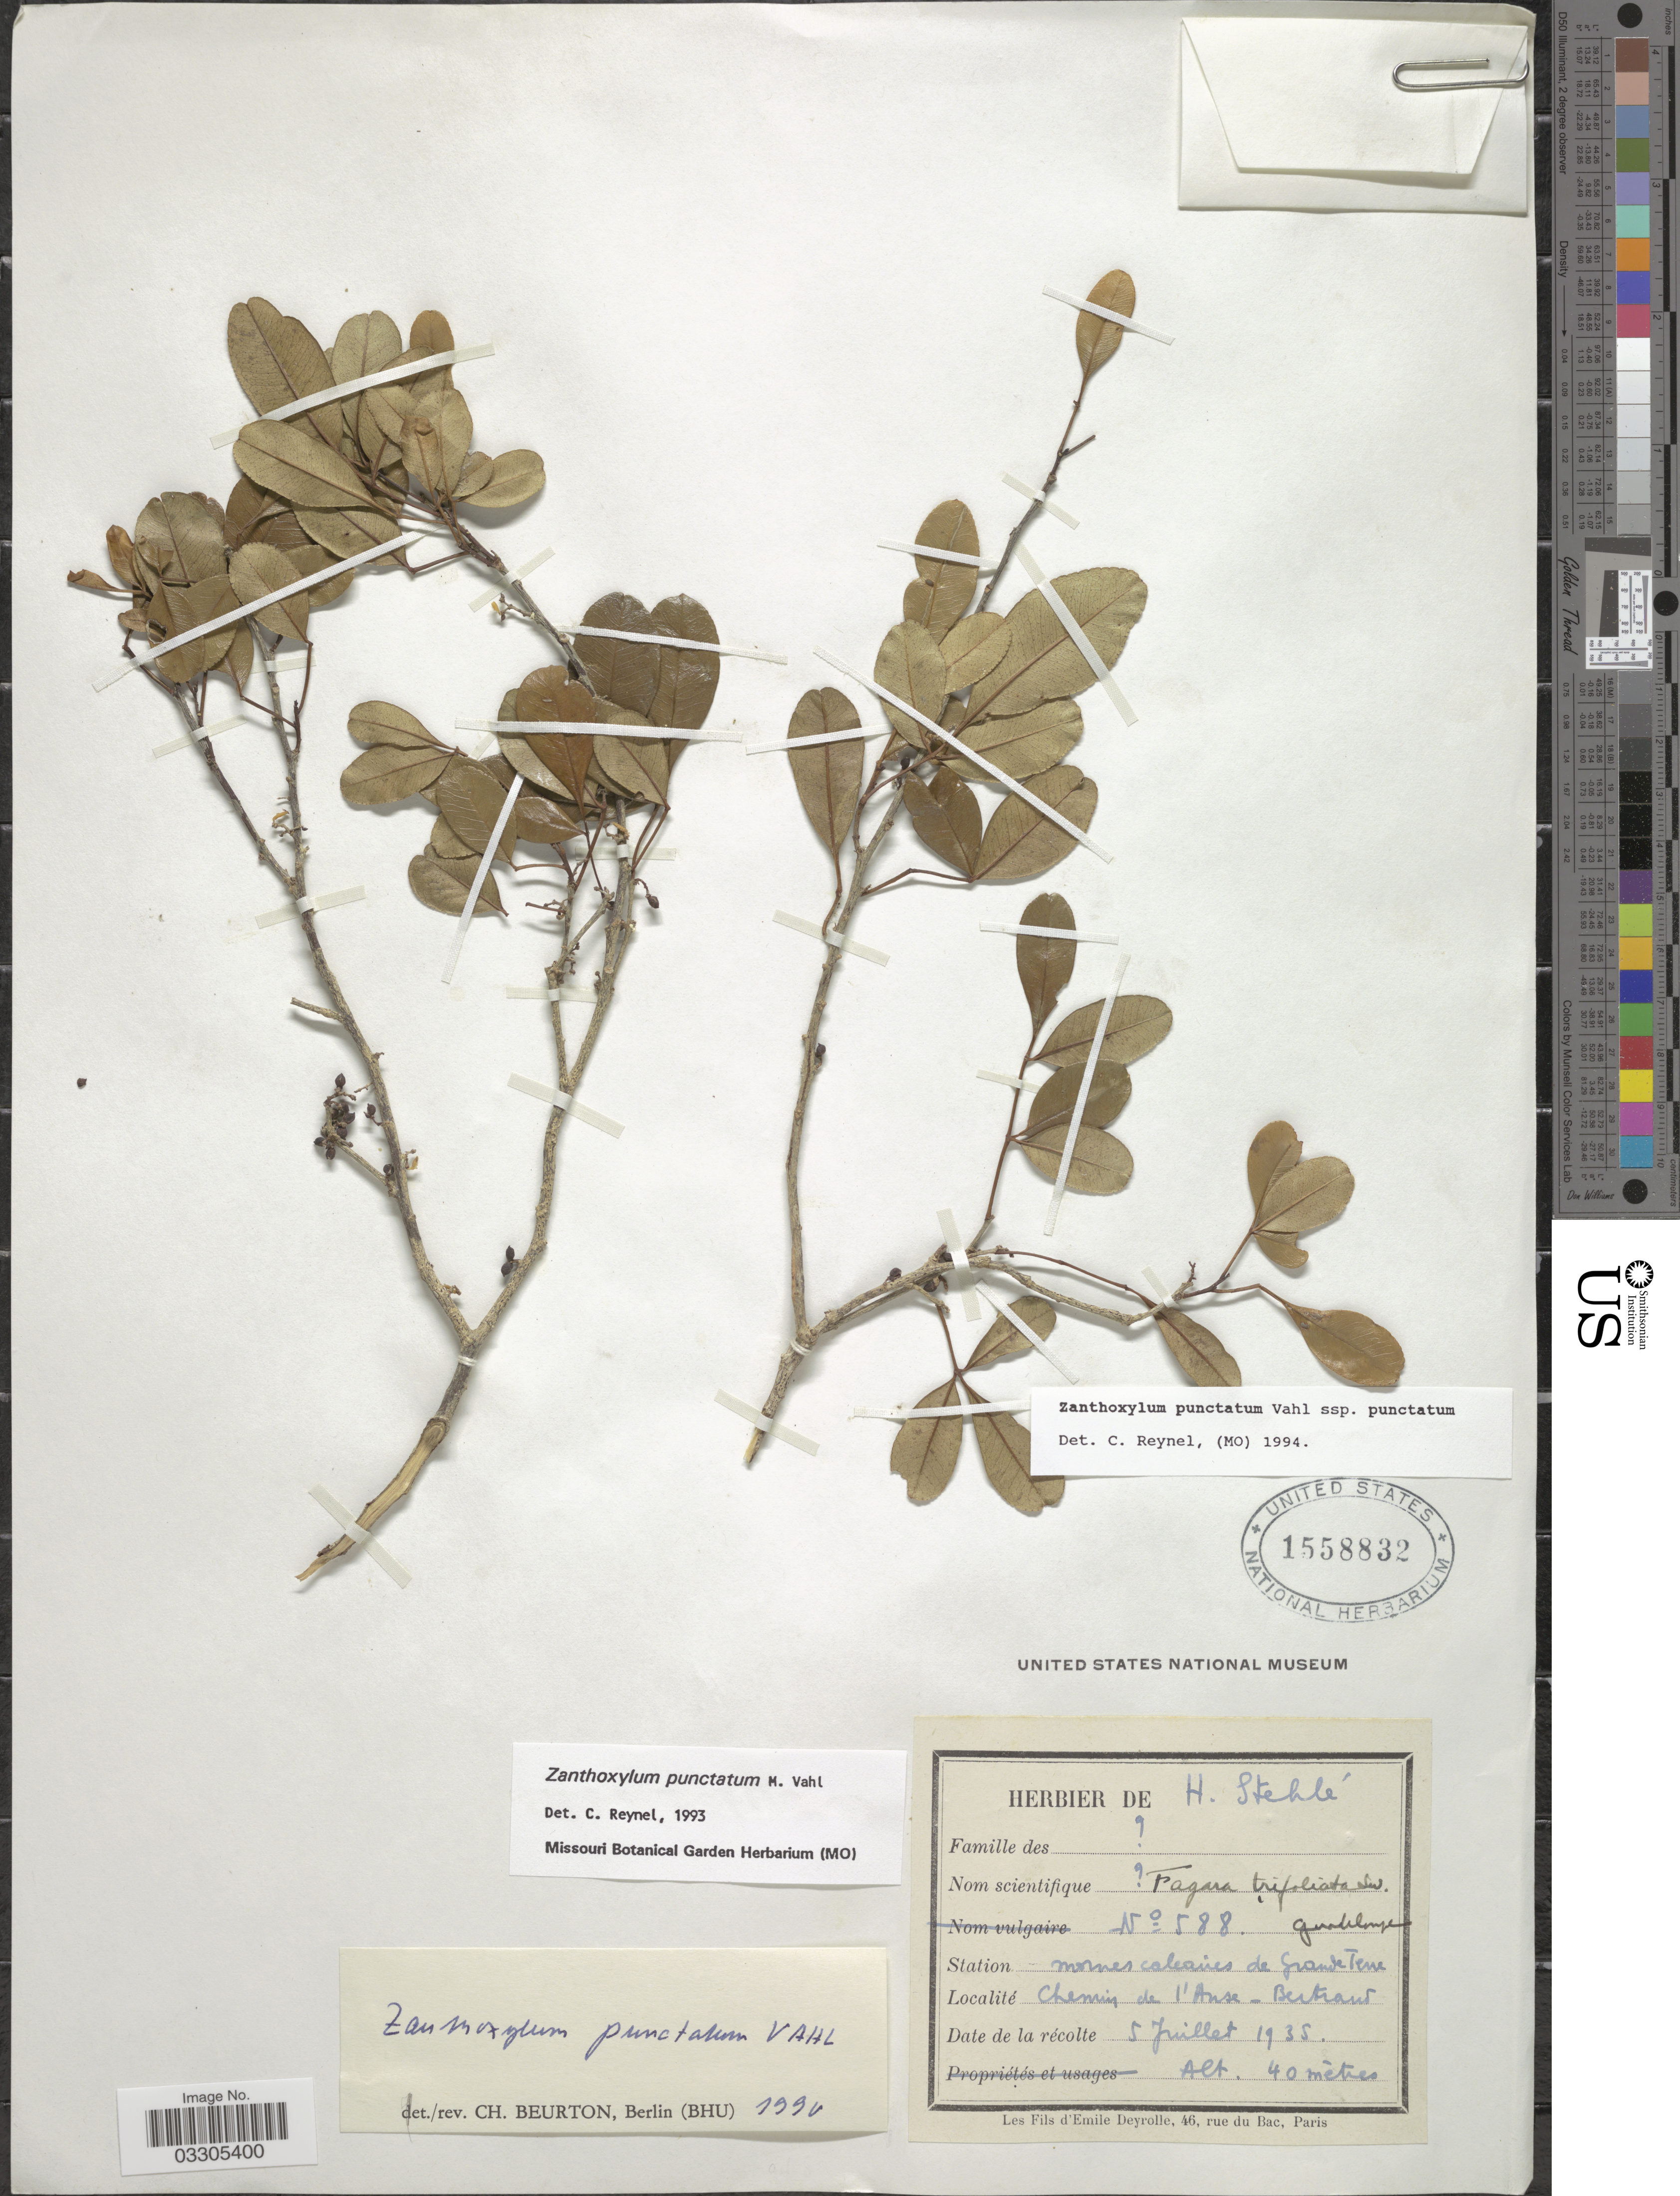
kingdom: Plantae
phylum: Tracheophyta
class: Magnoliopsida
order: Sapindales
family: Rutaceae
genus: Zanthoxylum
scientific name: Zanthoxylum punctatum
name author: Vahl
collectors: H. Stehlé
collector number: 588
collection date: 1935-07-05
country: Guadeloupe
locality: Station mornes calcaires de Grande Terre. Chemin de l'Anse - Bertraud.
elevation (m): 40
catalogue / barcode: US 1558832